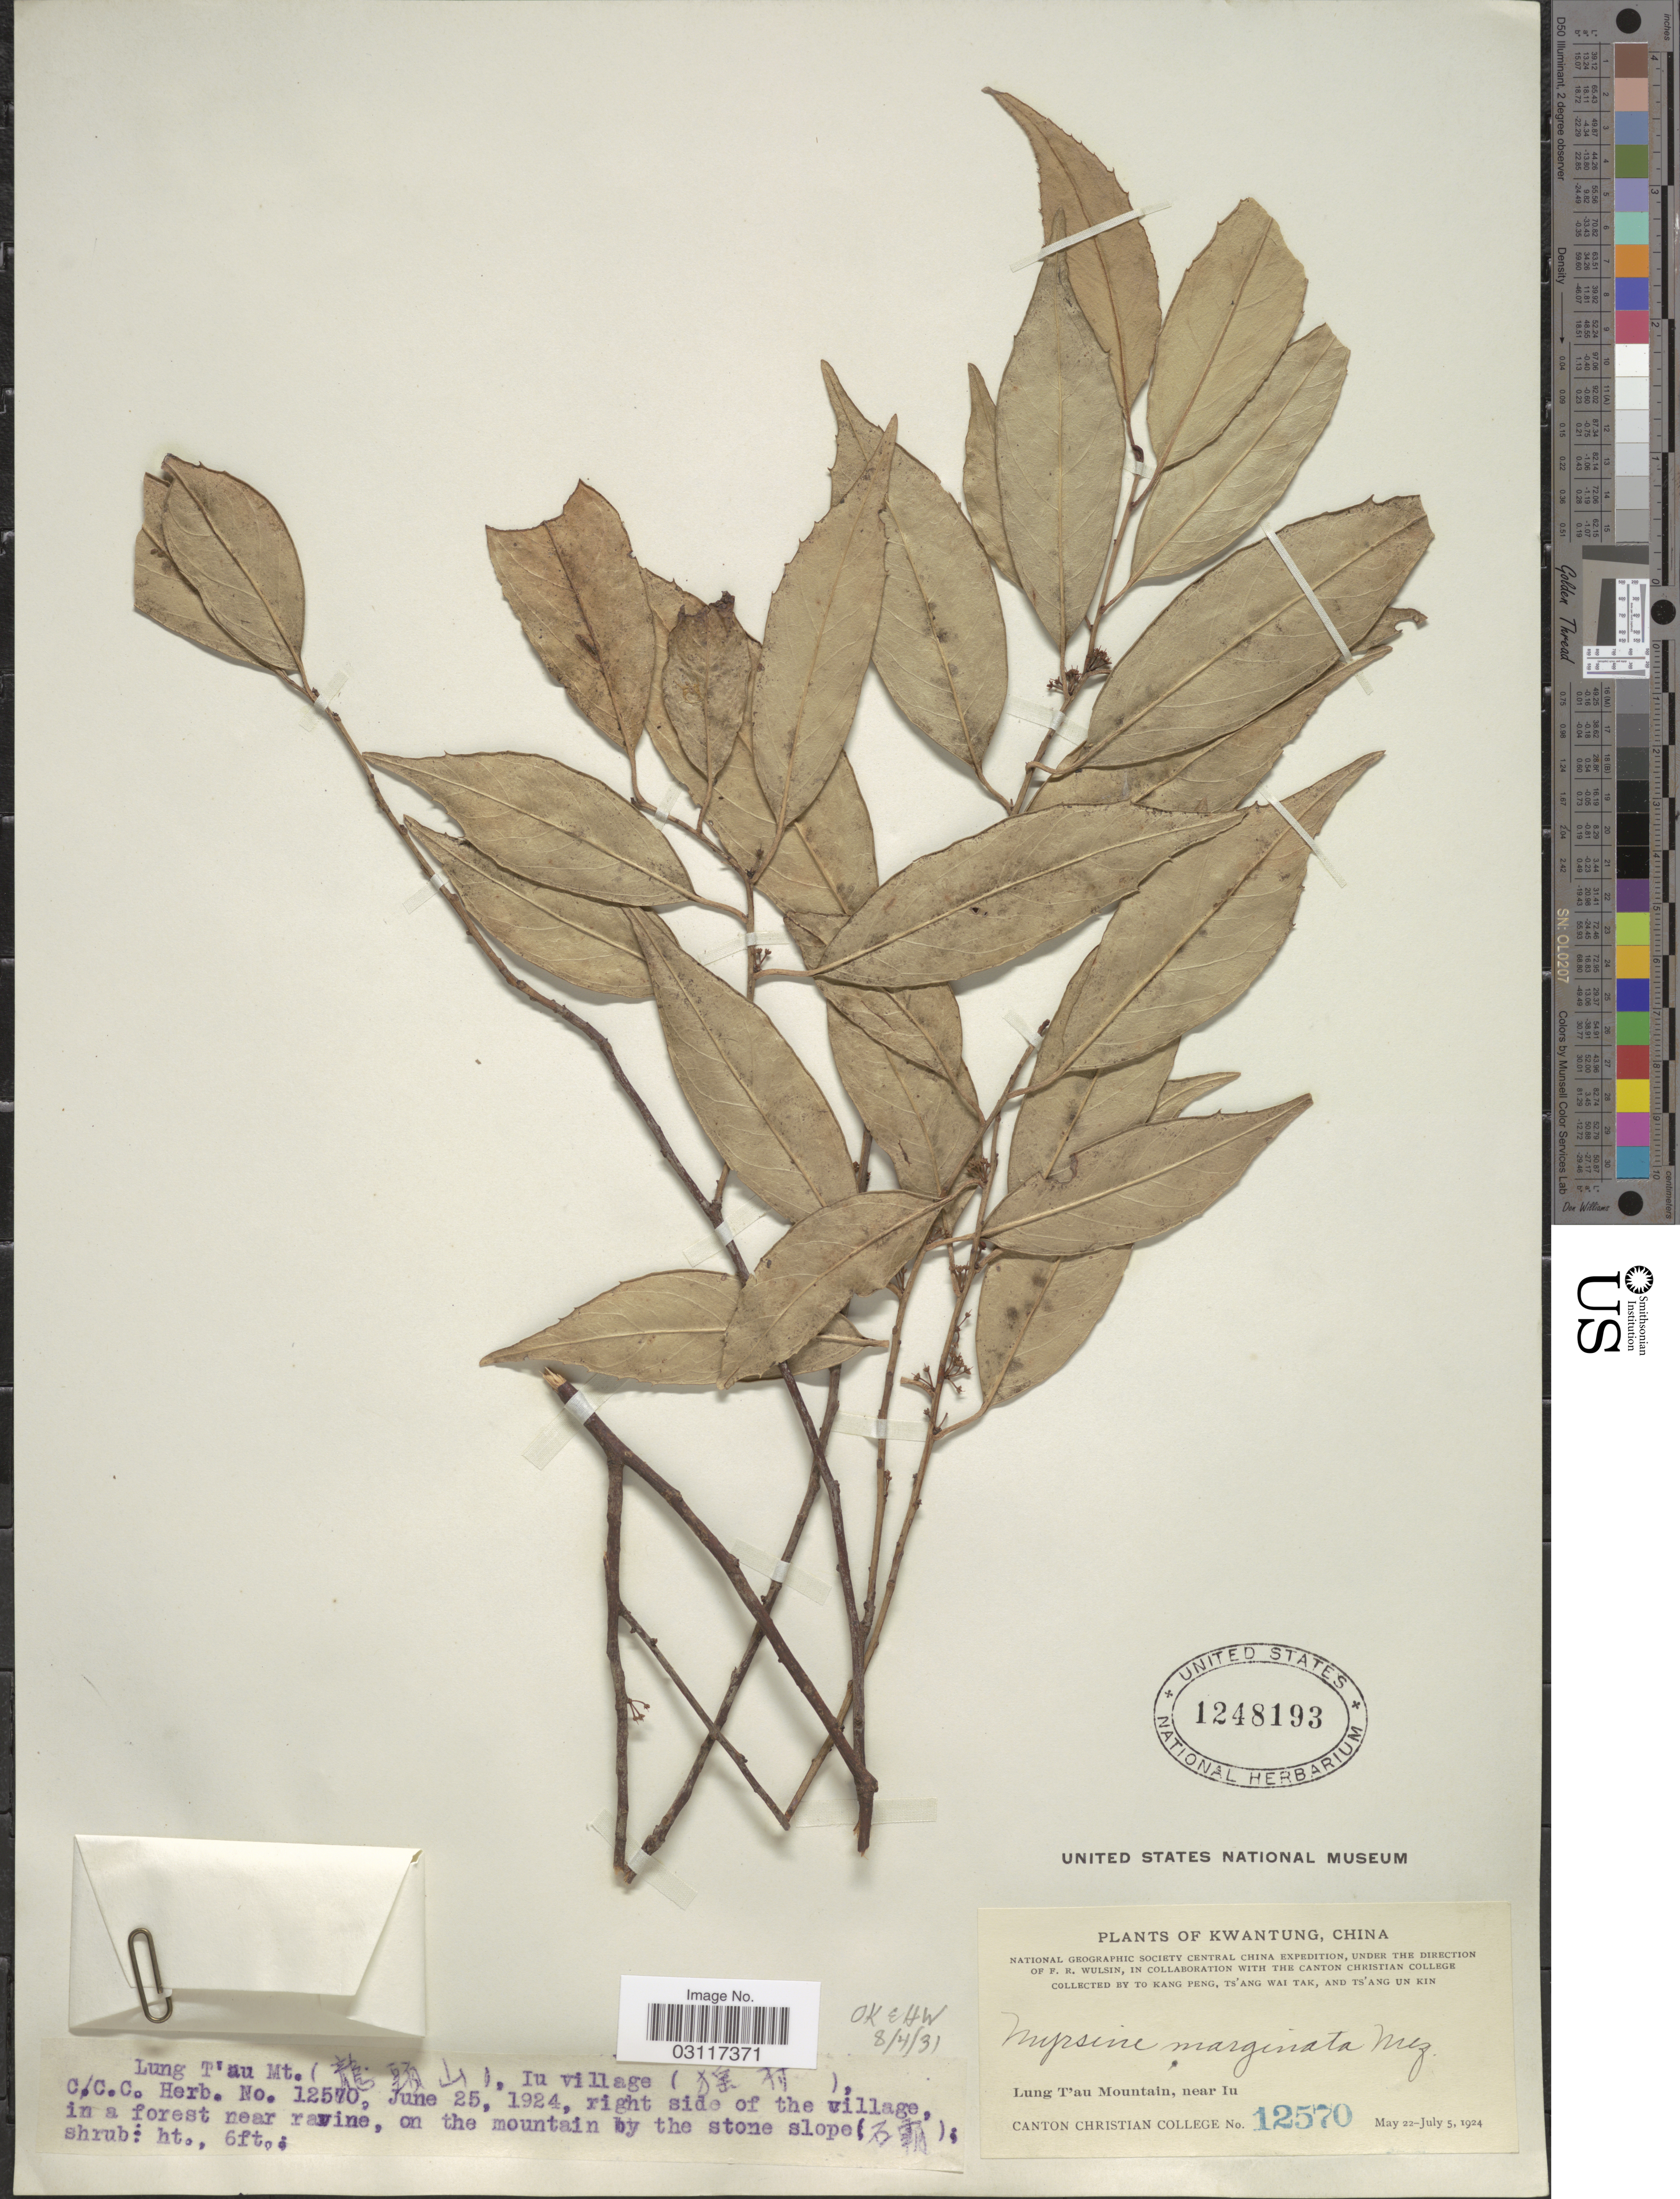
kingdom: Plantae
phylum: Tracheophyta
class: Magnoliopsida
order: Ericales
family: Primulaceae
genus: Myrsine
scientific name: Myrsine stolonifera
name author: (Koidzumi) E. Walker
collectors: T. K. Peng, W. T. Tsang & Ts' Ang Un Kin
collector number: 12570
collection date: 1924-05-22/1924-07-05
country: China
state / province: Guangdong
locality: Kwangtung, Lung T'au Mountain, near Iu, right side of the village in a forest near ravine, on the mountain by the stone slope. Iu village.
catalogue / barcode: US 1248193